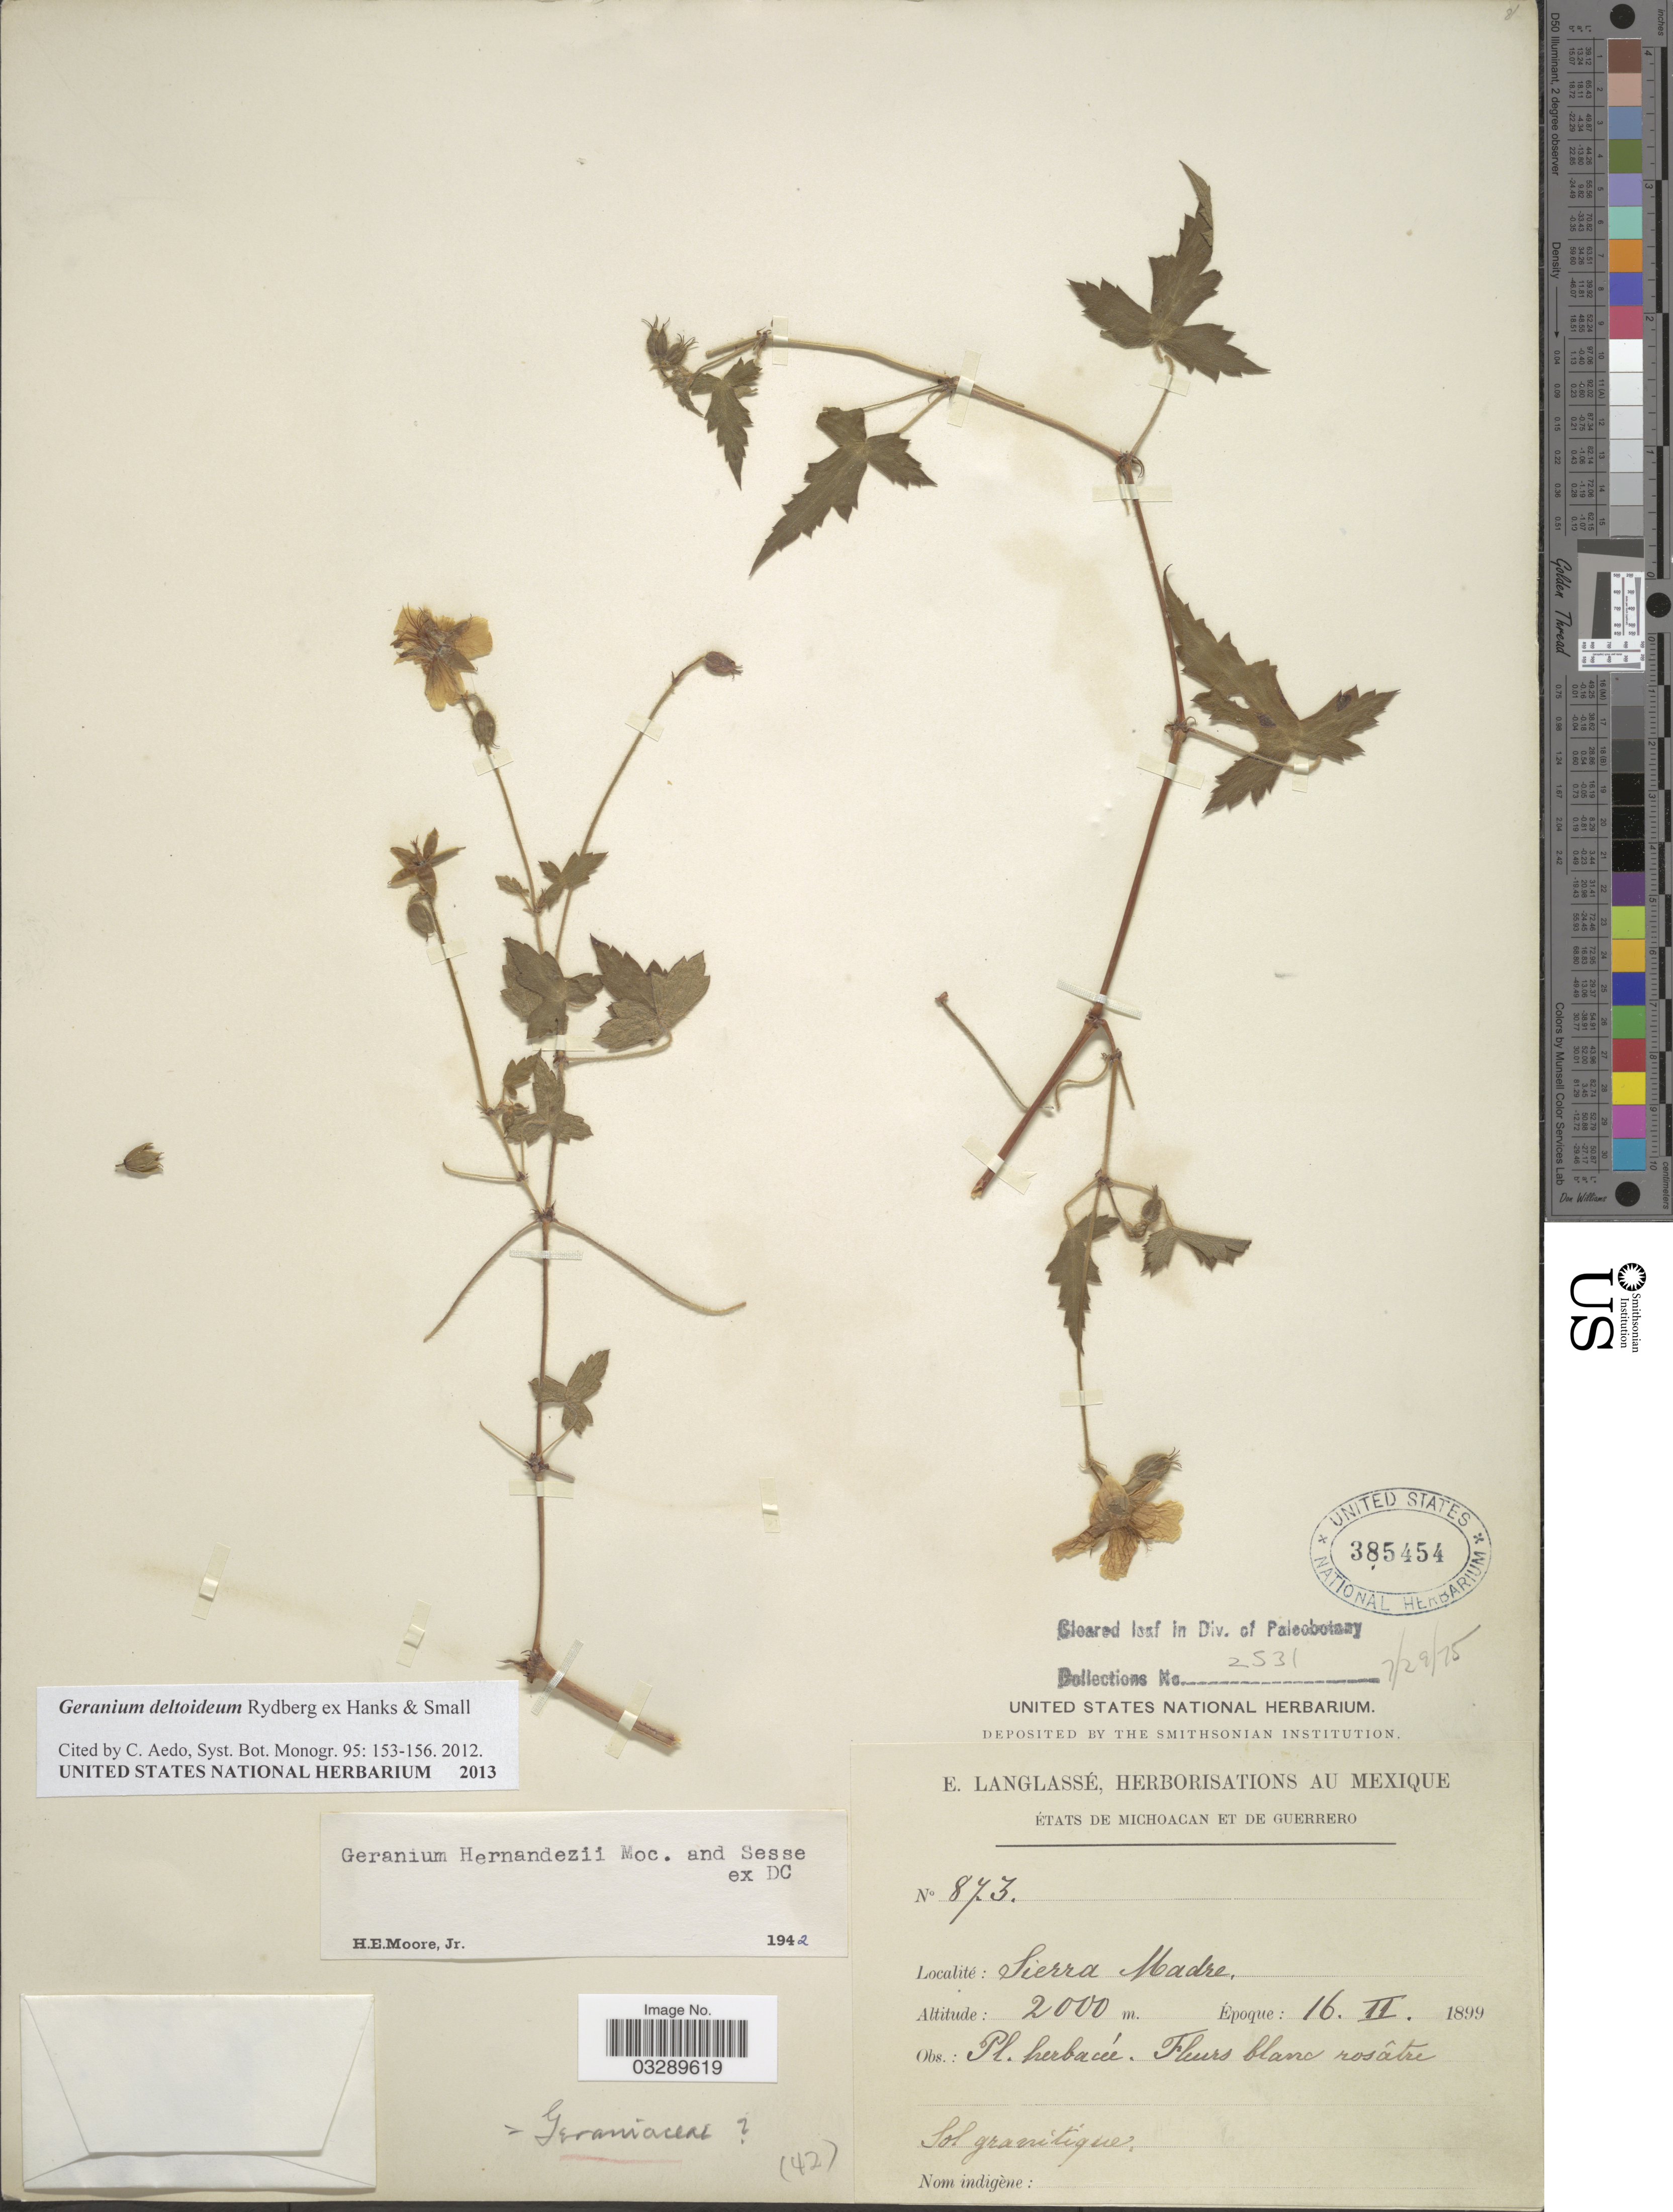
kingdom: Plantae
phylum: Tracheophyta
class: Magnoliopsida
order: Geraniales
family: Geraniaceae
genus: Geranium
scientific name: Geranium deltoideum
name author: Rydb.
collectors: E. Langlassé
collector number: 873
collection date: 1899-02-16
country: Mexico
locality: Sierra Madre.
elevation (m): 2000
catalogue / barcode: US 385454